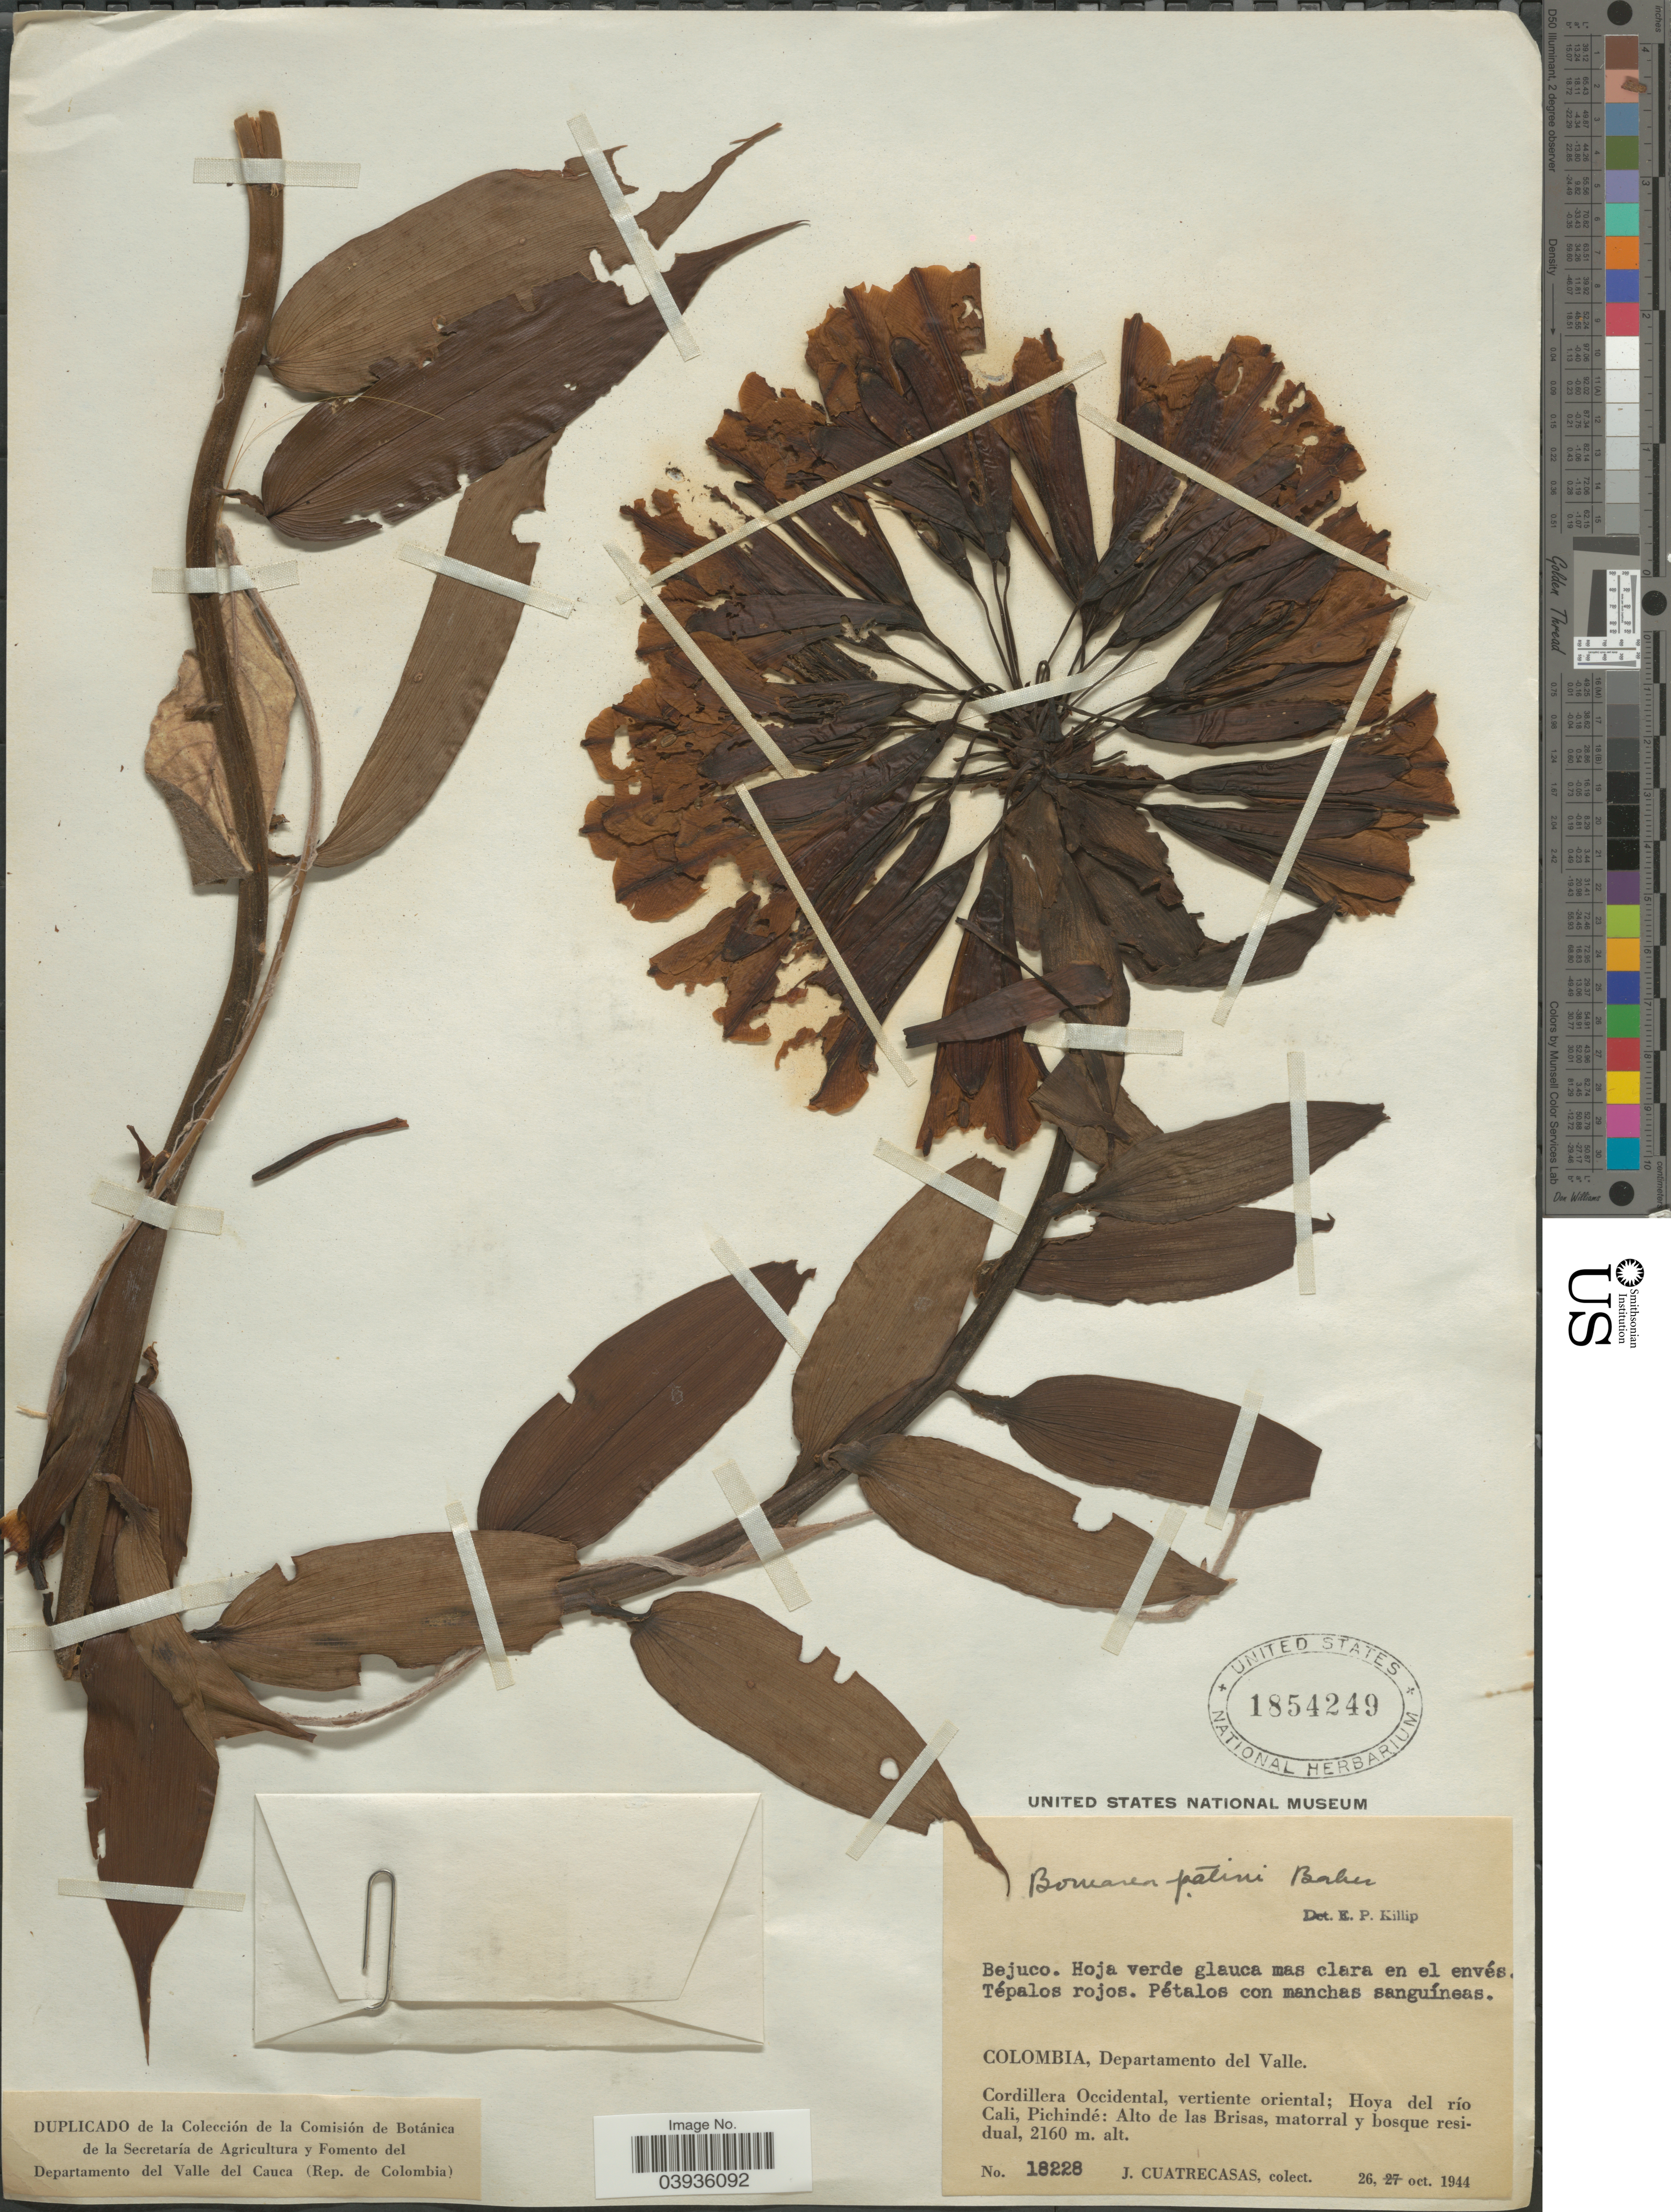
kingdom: Plantae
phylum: Tracheophyta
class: Liliopsida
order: Liliales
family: Alstroemeriaceae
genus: Bomarea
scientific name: Bomarea patinii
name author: Baker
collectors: J. Cuatrecasas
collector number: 18228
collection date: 1944-10-26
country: Colombia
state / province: Valle del Cauca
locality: Departamento del Valle. Cordillera Occidental, vertiente oriental; Hoya del río Cali, Pichindé: Alto de las Brisas, matorral y bosque residual.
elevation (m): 2160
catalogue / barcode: US 1854249